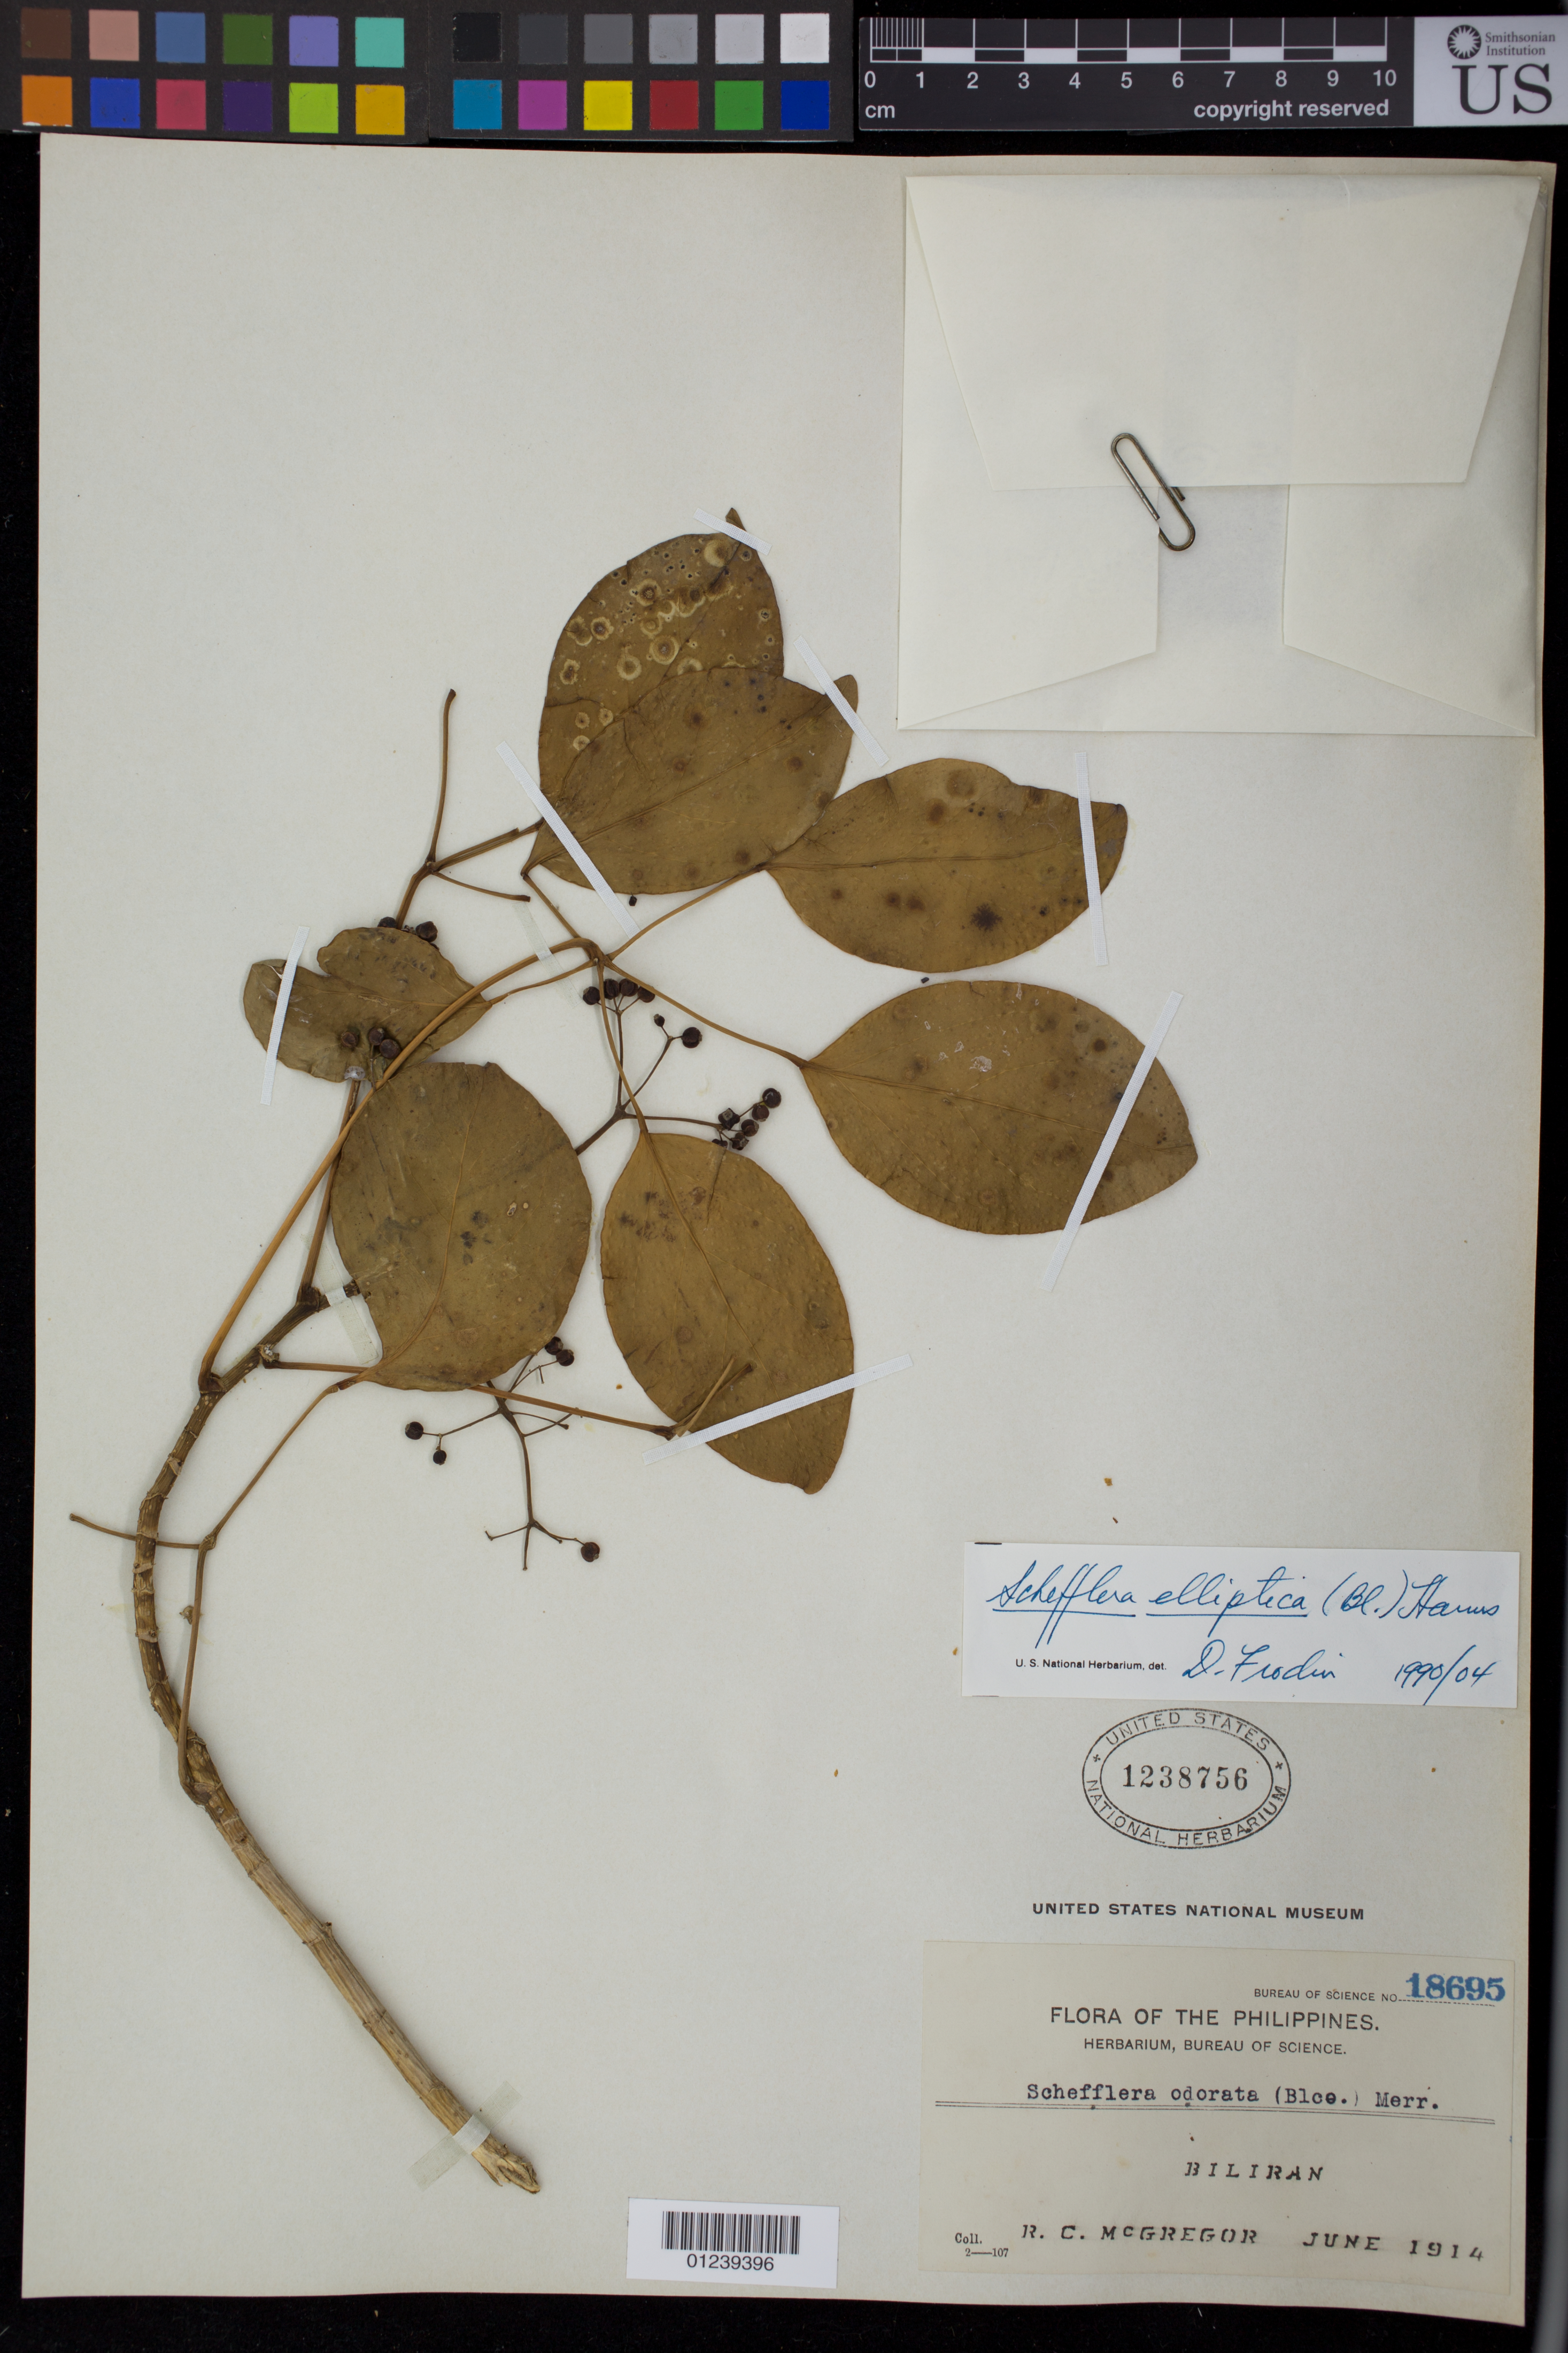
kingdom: Plantae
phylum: Tracheophyta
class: Magnoliopsida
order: Apiales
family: Araliaceae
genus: Schefflera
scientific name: Schefflera feriarum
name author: Frodin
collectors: R. C. McGregor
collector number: Bur. Sci. 18695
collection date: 1914-06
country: Philippines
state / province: Eastern Visayas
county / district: Biliran Province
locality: Biliran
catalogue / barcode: US 1238756